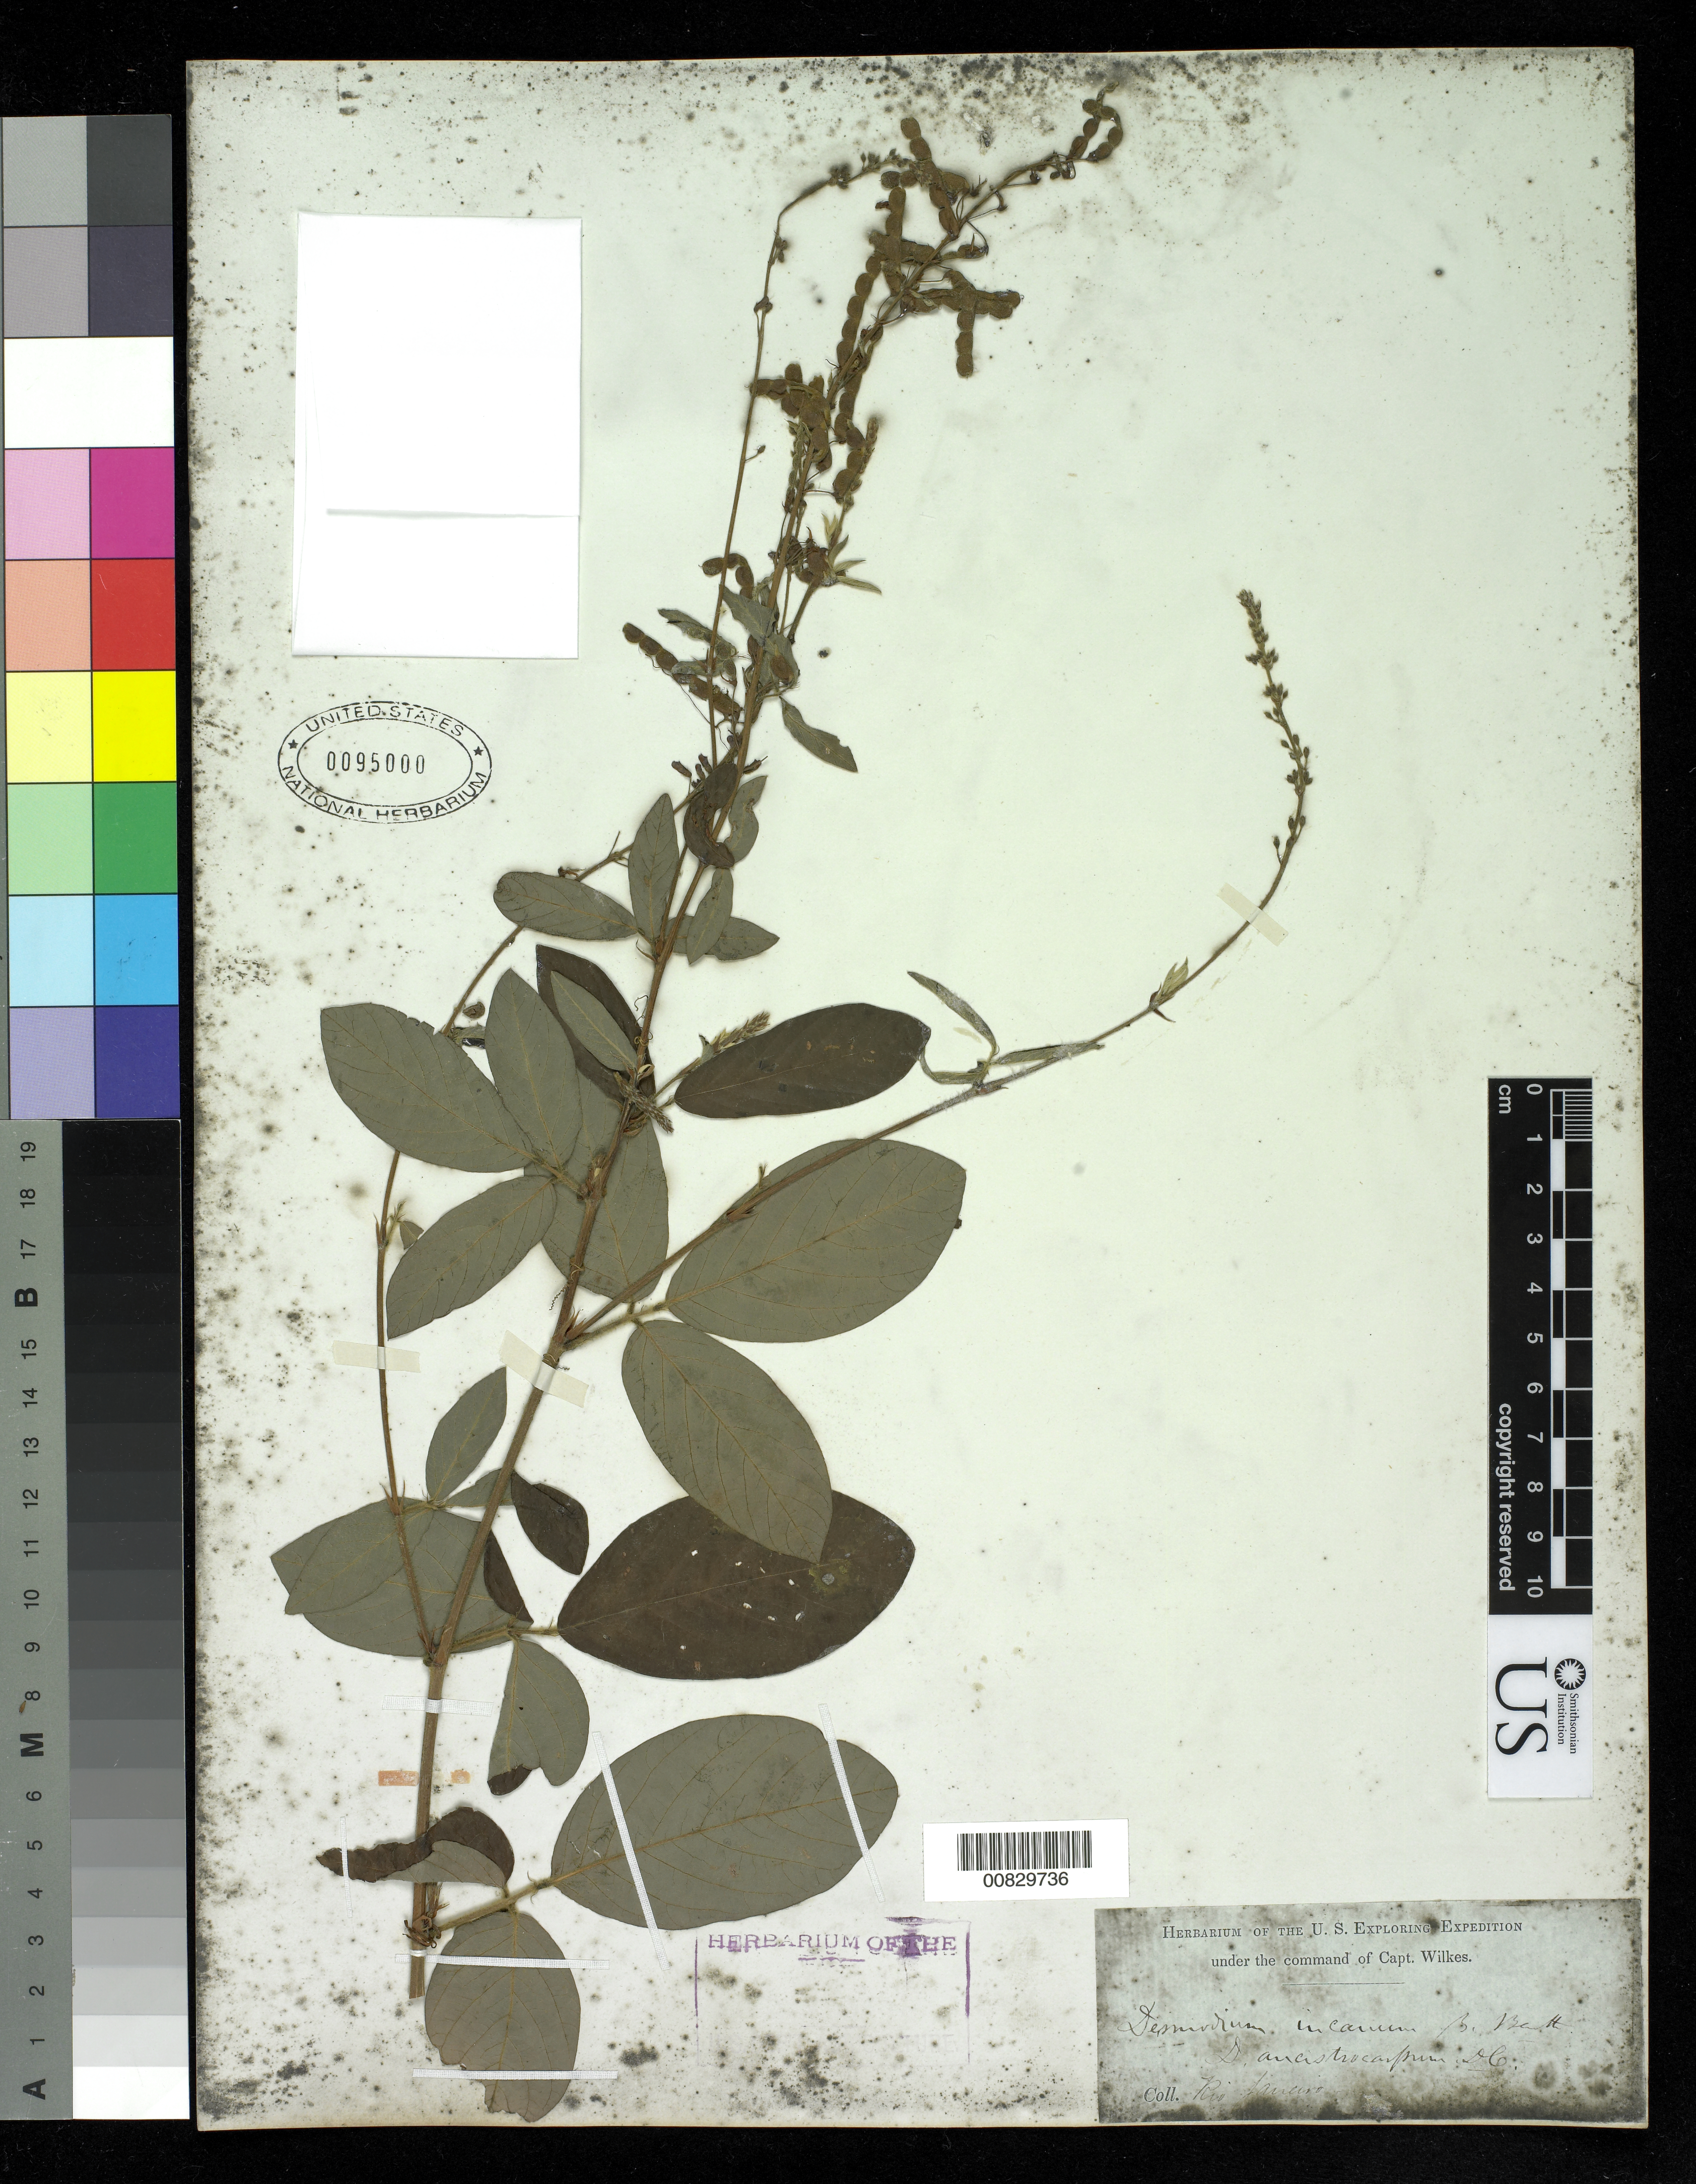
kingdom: Plantae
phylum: Tracheophyta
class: Magnoliopsida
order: Fabales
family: Fabaceae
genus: Desmodium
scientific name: Desmodium incanum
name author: (Sw.) DC.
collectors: Wilkes Explor. Exped.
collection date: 1838/1842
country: Brazil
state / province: Rio de Janeiro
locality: Rio Janeiro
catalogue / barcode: US 95000